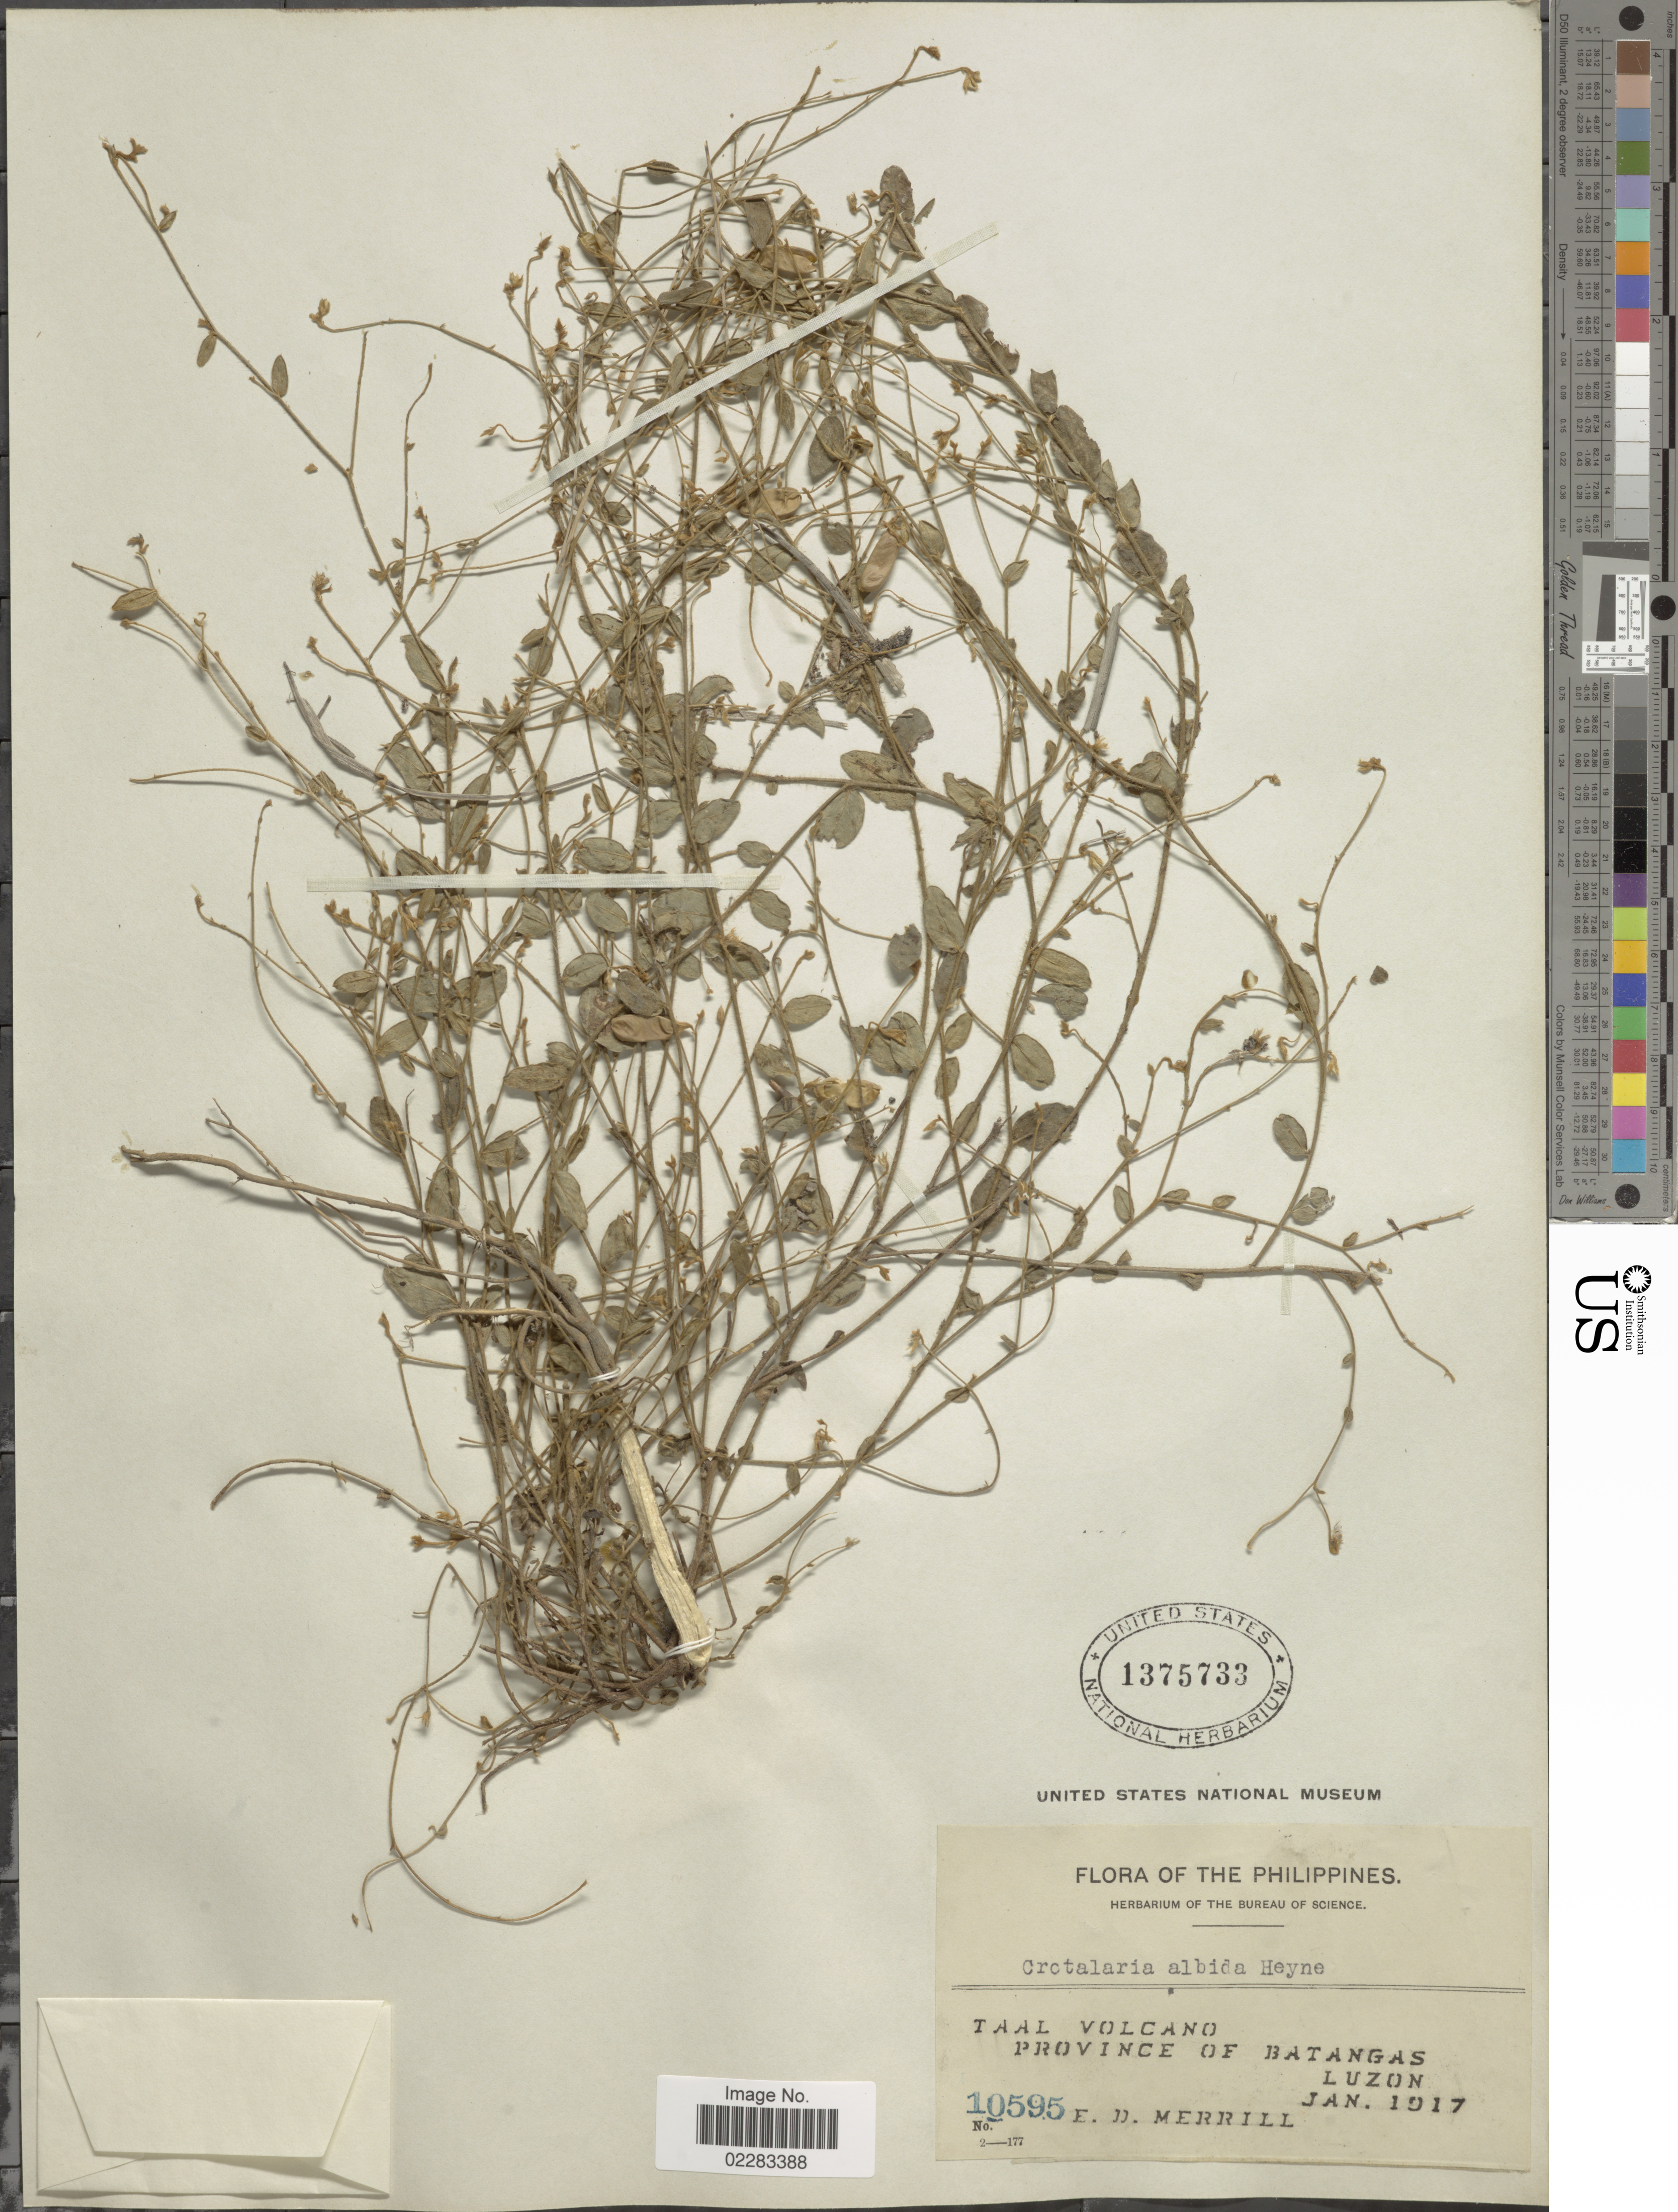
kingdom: Plantae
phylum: Tracheophyta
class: Magnoliopsida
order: Fabales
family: Fabaceae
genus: Crotalaria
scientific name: Crotalaria albida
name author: B. Heyne ex Roth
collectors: E. D. Merrill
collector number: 10595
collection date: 1917-01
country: Philippines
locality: Taal Volcano, province of Batangas, Luzon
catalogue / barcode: US 1375733